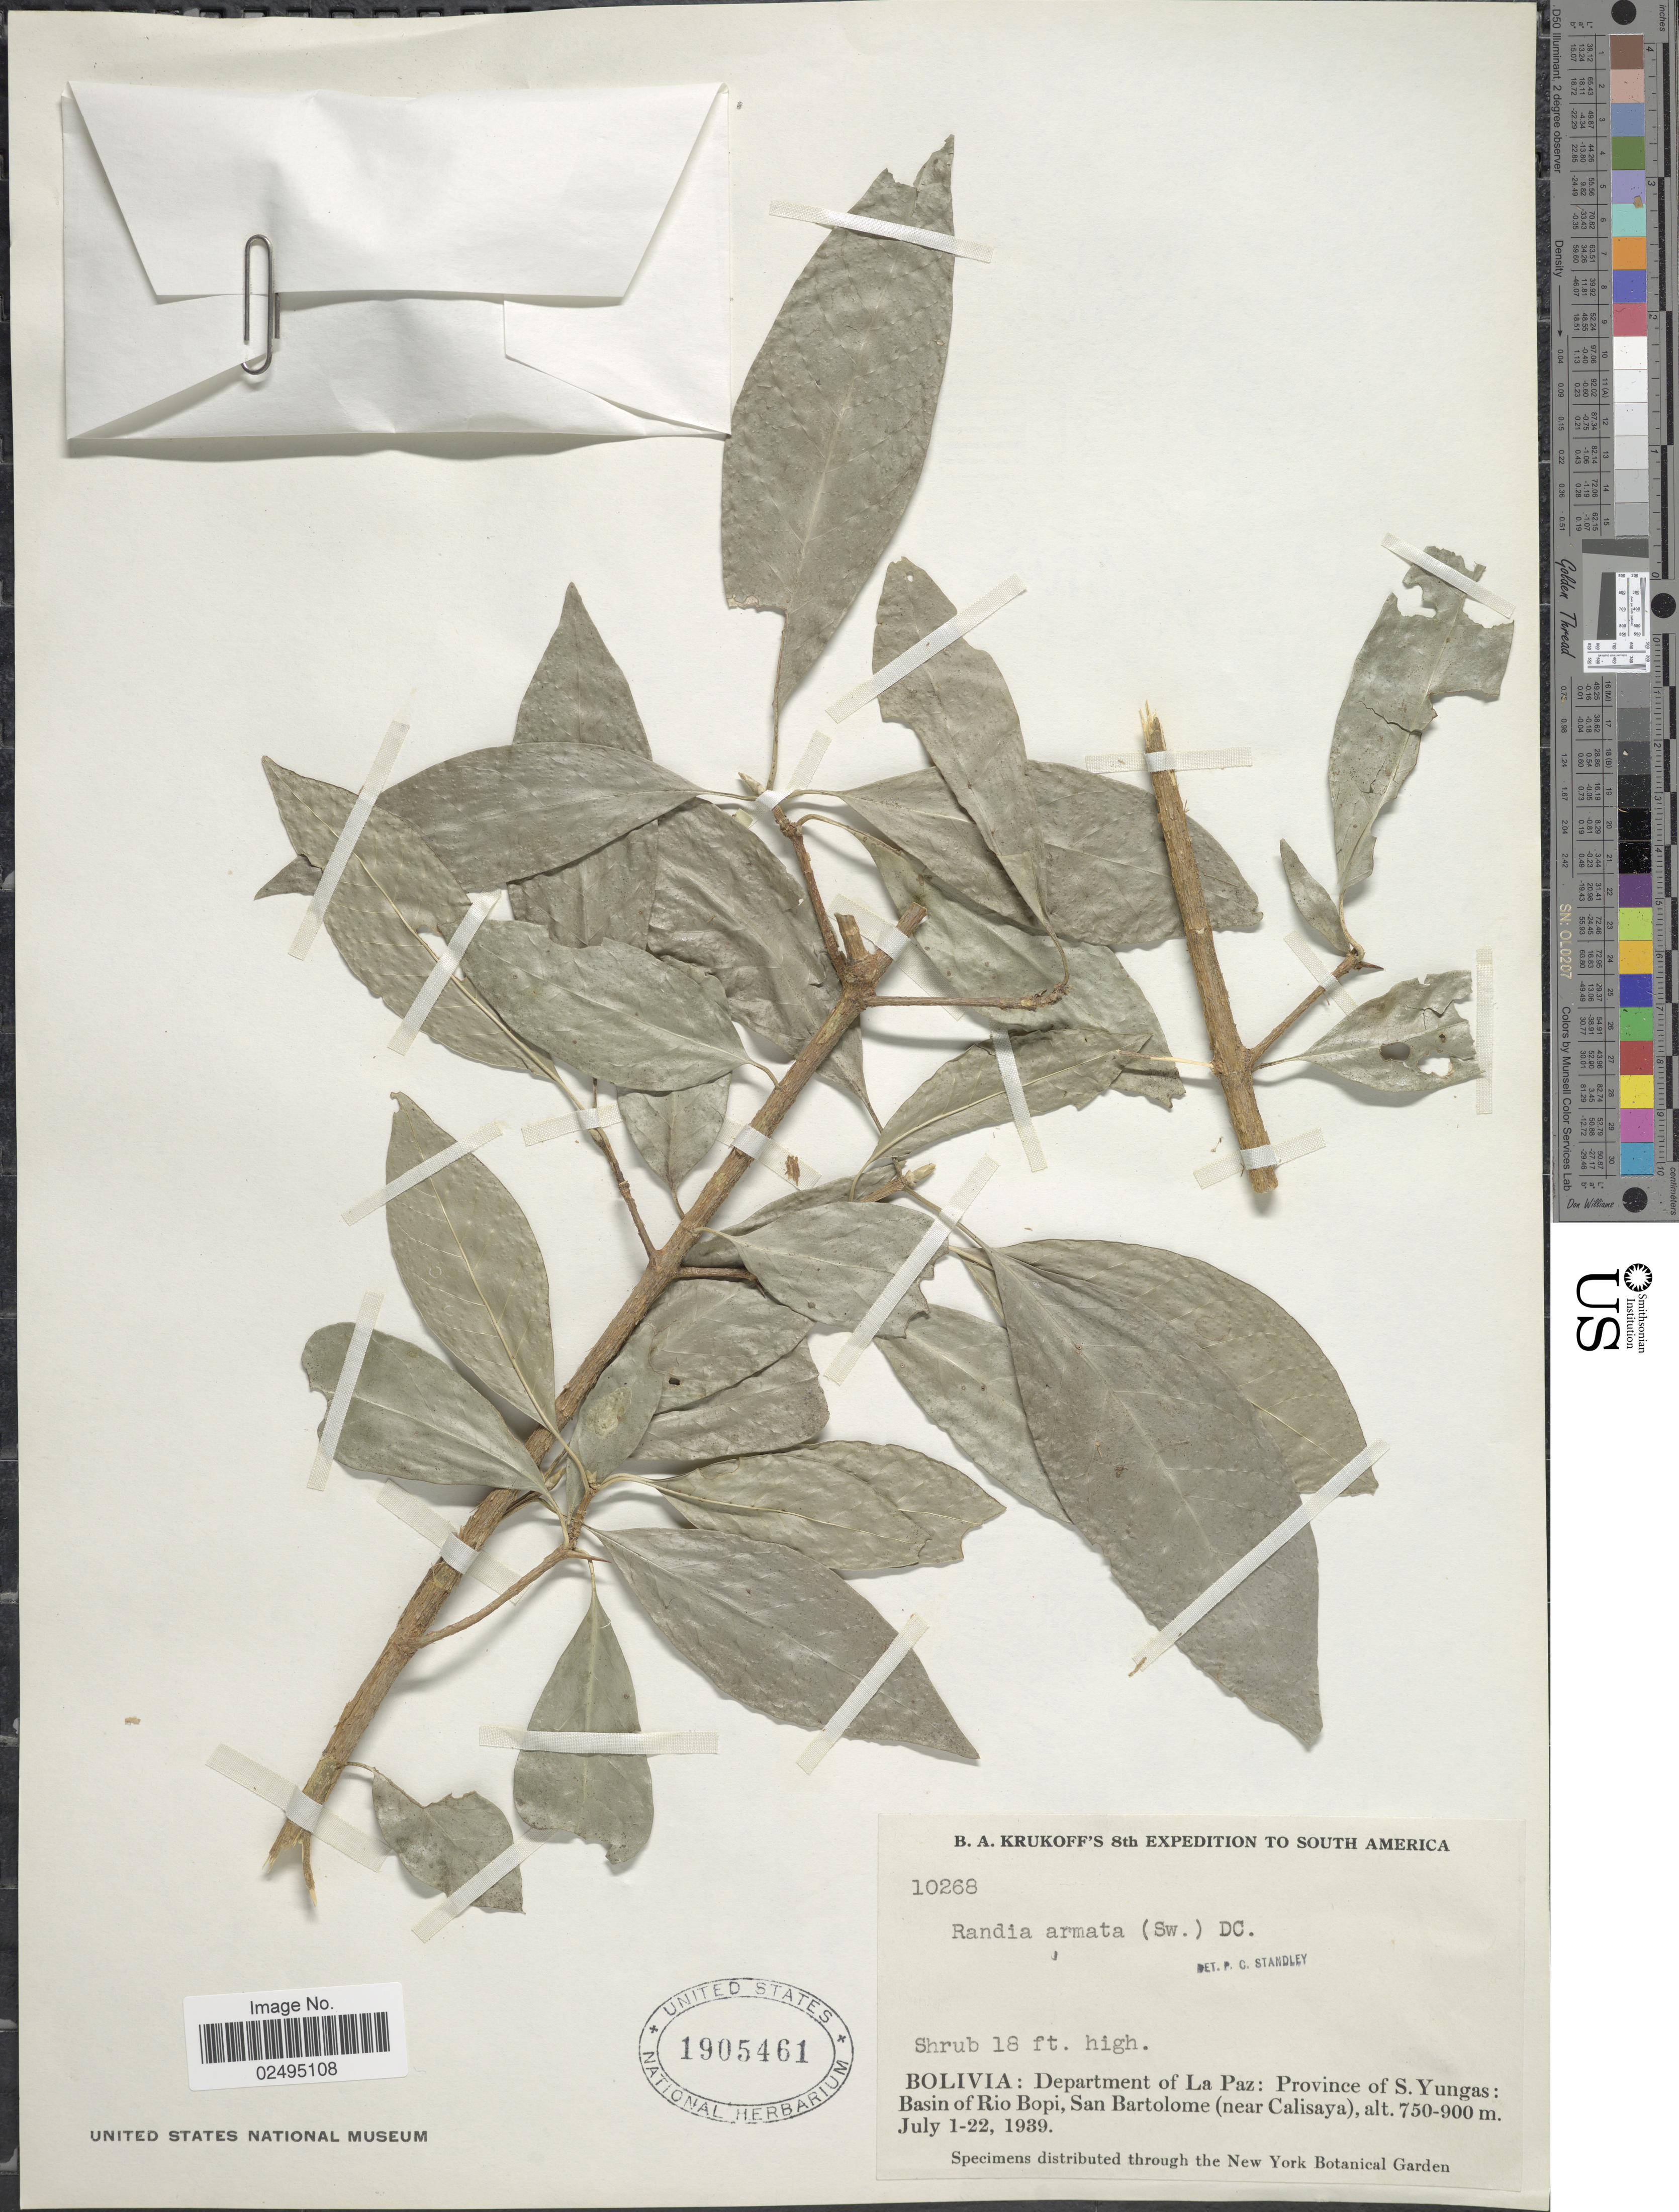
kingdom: Plantae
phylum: Tracheophyta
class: Magnoliopsida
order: Gentianales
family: Rubiaceae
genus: Randia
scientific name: Randia armata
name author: (Sw.) DC.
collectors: B. A. Krukoff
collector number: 10268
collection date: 1939-07-01/1939-07-22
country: Bolivia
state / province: La Paz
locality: Province of S. Yungas: Basin of Rio Bopi, San Bartolome (near Calisaya)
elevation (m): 750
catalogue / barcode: US 1905461